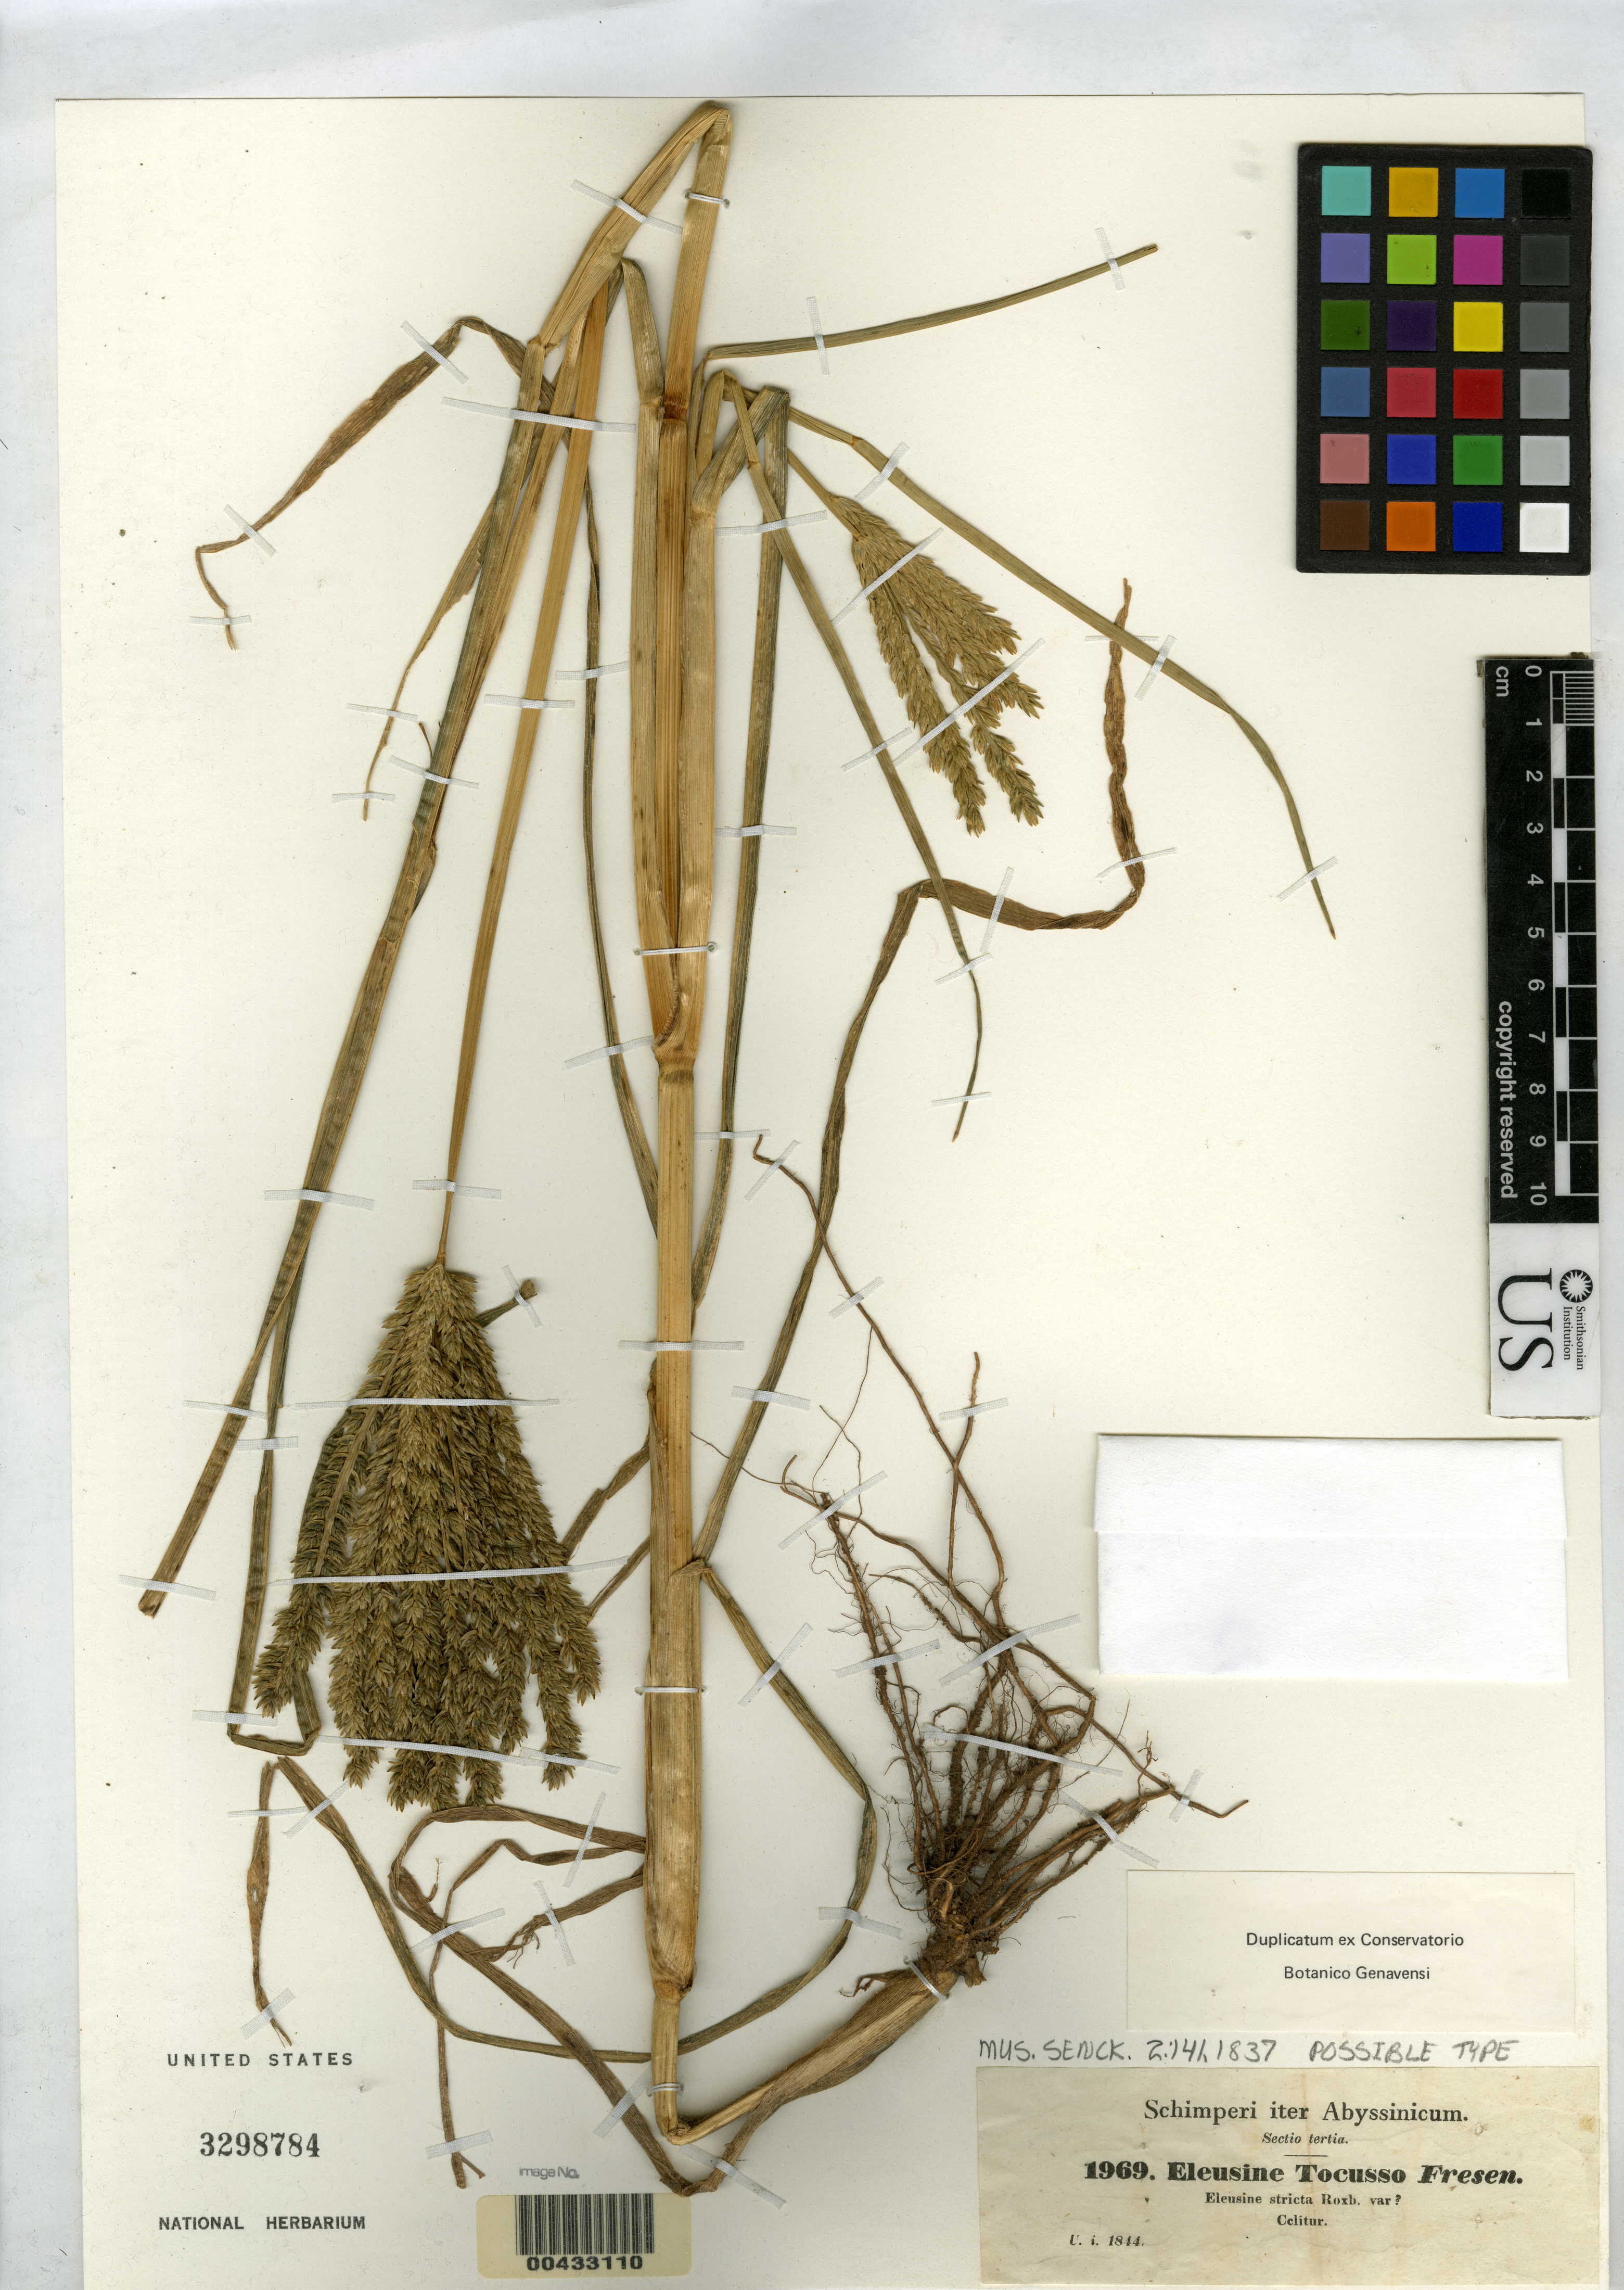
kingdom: Plantae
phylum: Tracheophyta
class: Liliopsida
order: Poales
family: Poaceae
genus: Eleusine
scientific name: Eleusine tocusso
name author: Fresen.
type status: Possible Type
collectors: W. Schimper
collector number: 1969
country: Ethiopia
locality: Celitur.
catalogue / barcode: US 3298784